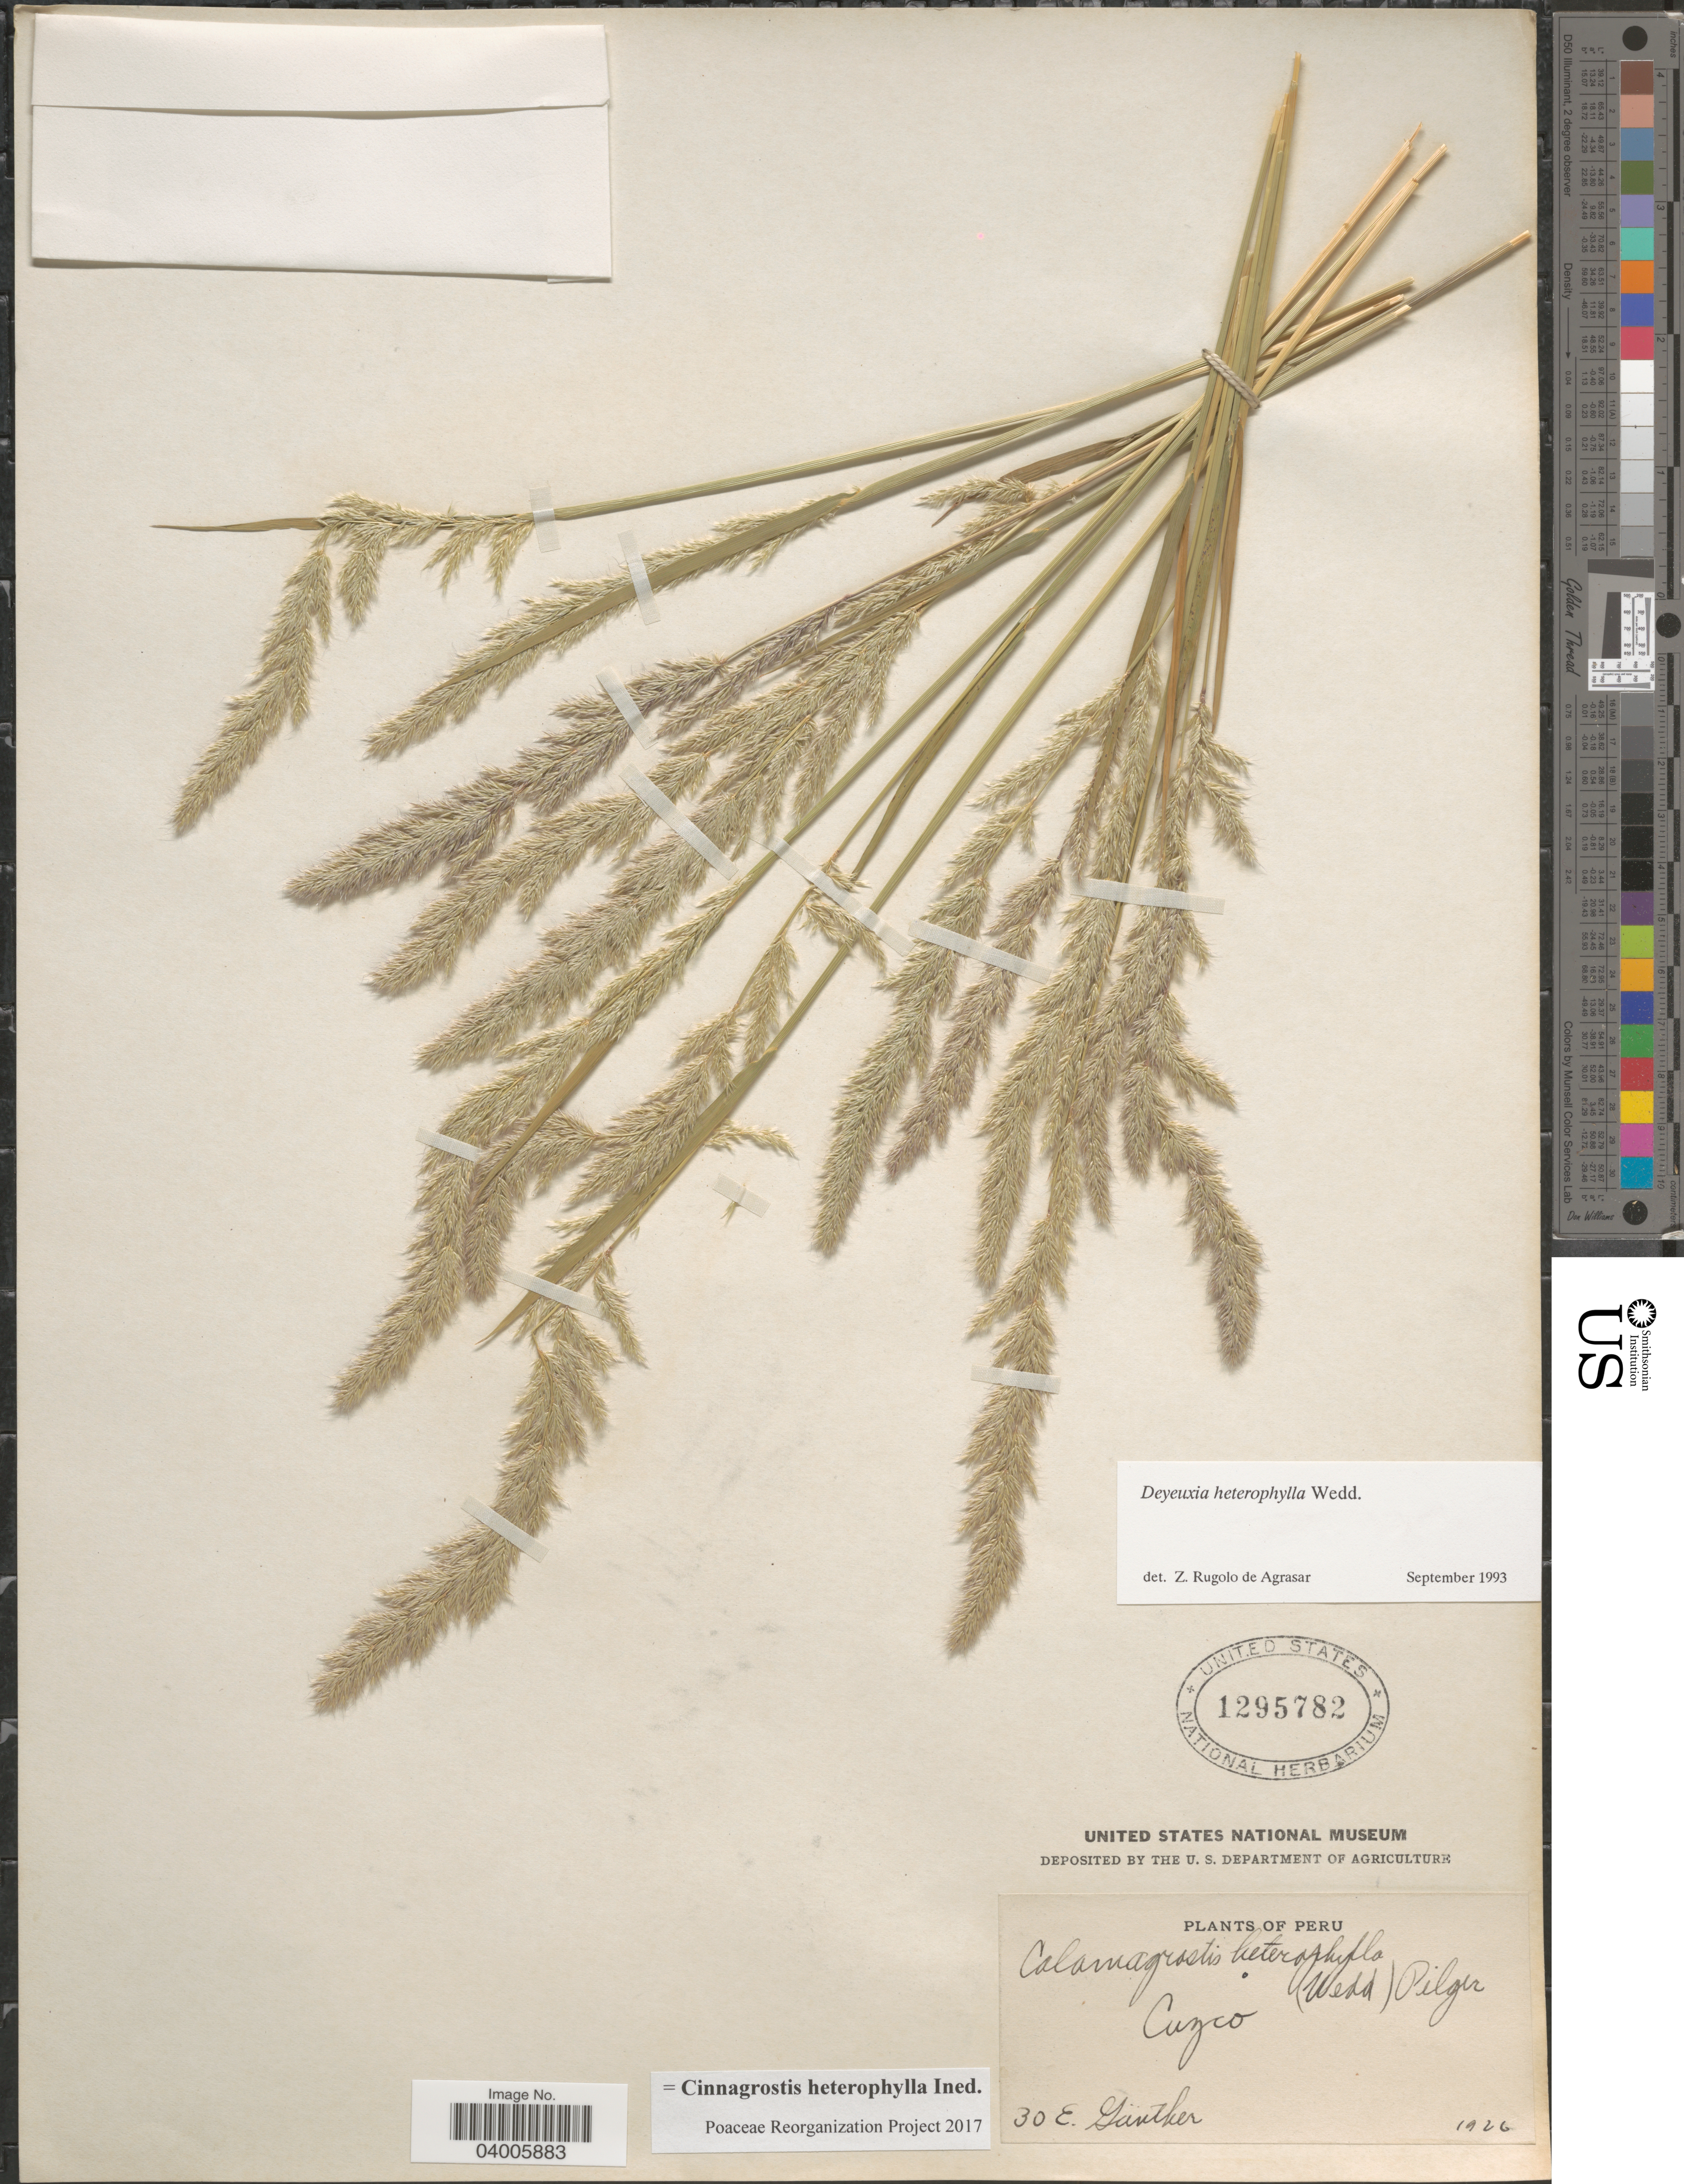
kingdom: Plantae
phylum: Tracheophyta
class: Liliopsida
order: Poales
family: Poaceae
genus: Cinnagrostis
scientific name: Cinnagrostis heterophylla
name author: (Wedd.) P.M. Peterson et al.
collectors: E. Gunther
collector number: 30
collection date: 1926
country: Peru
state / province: Cusco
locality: Cuzco.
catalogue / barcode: US 1295782